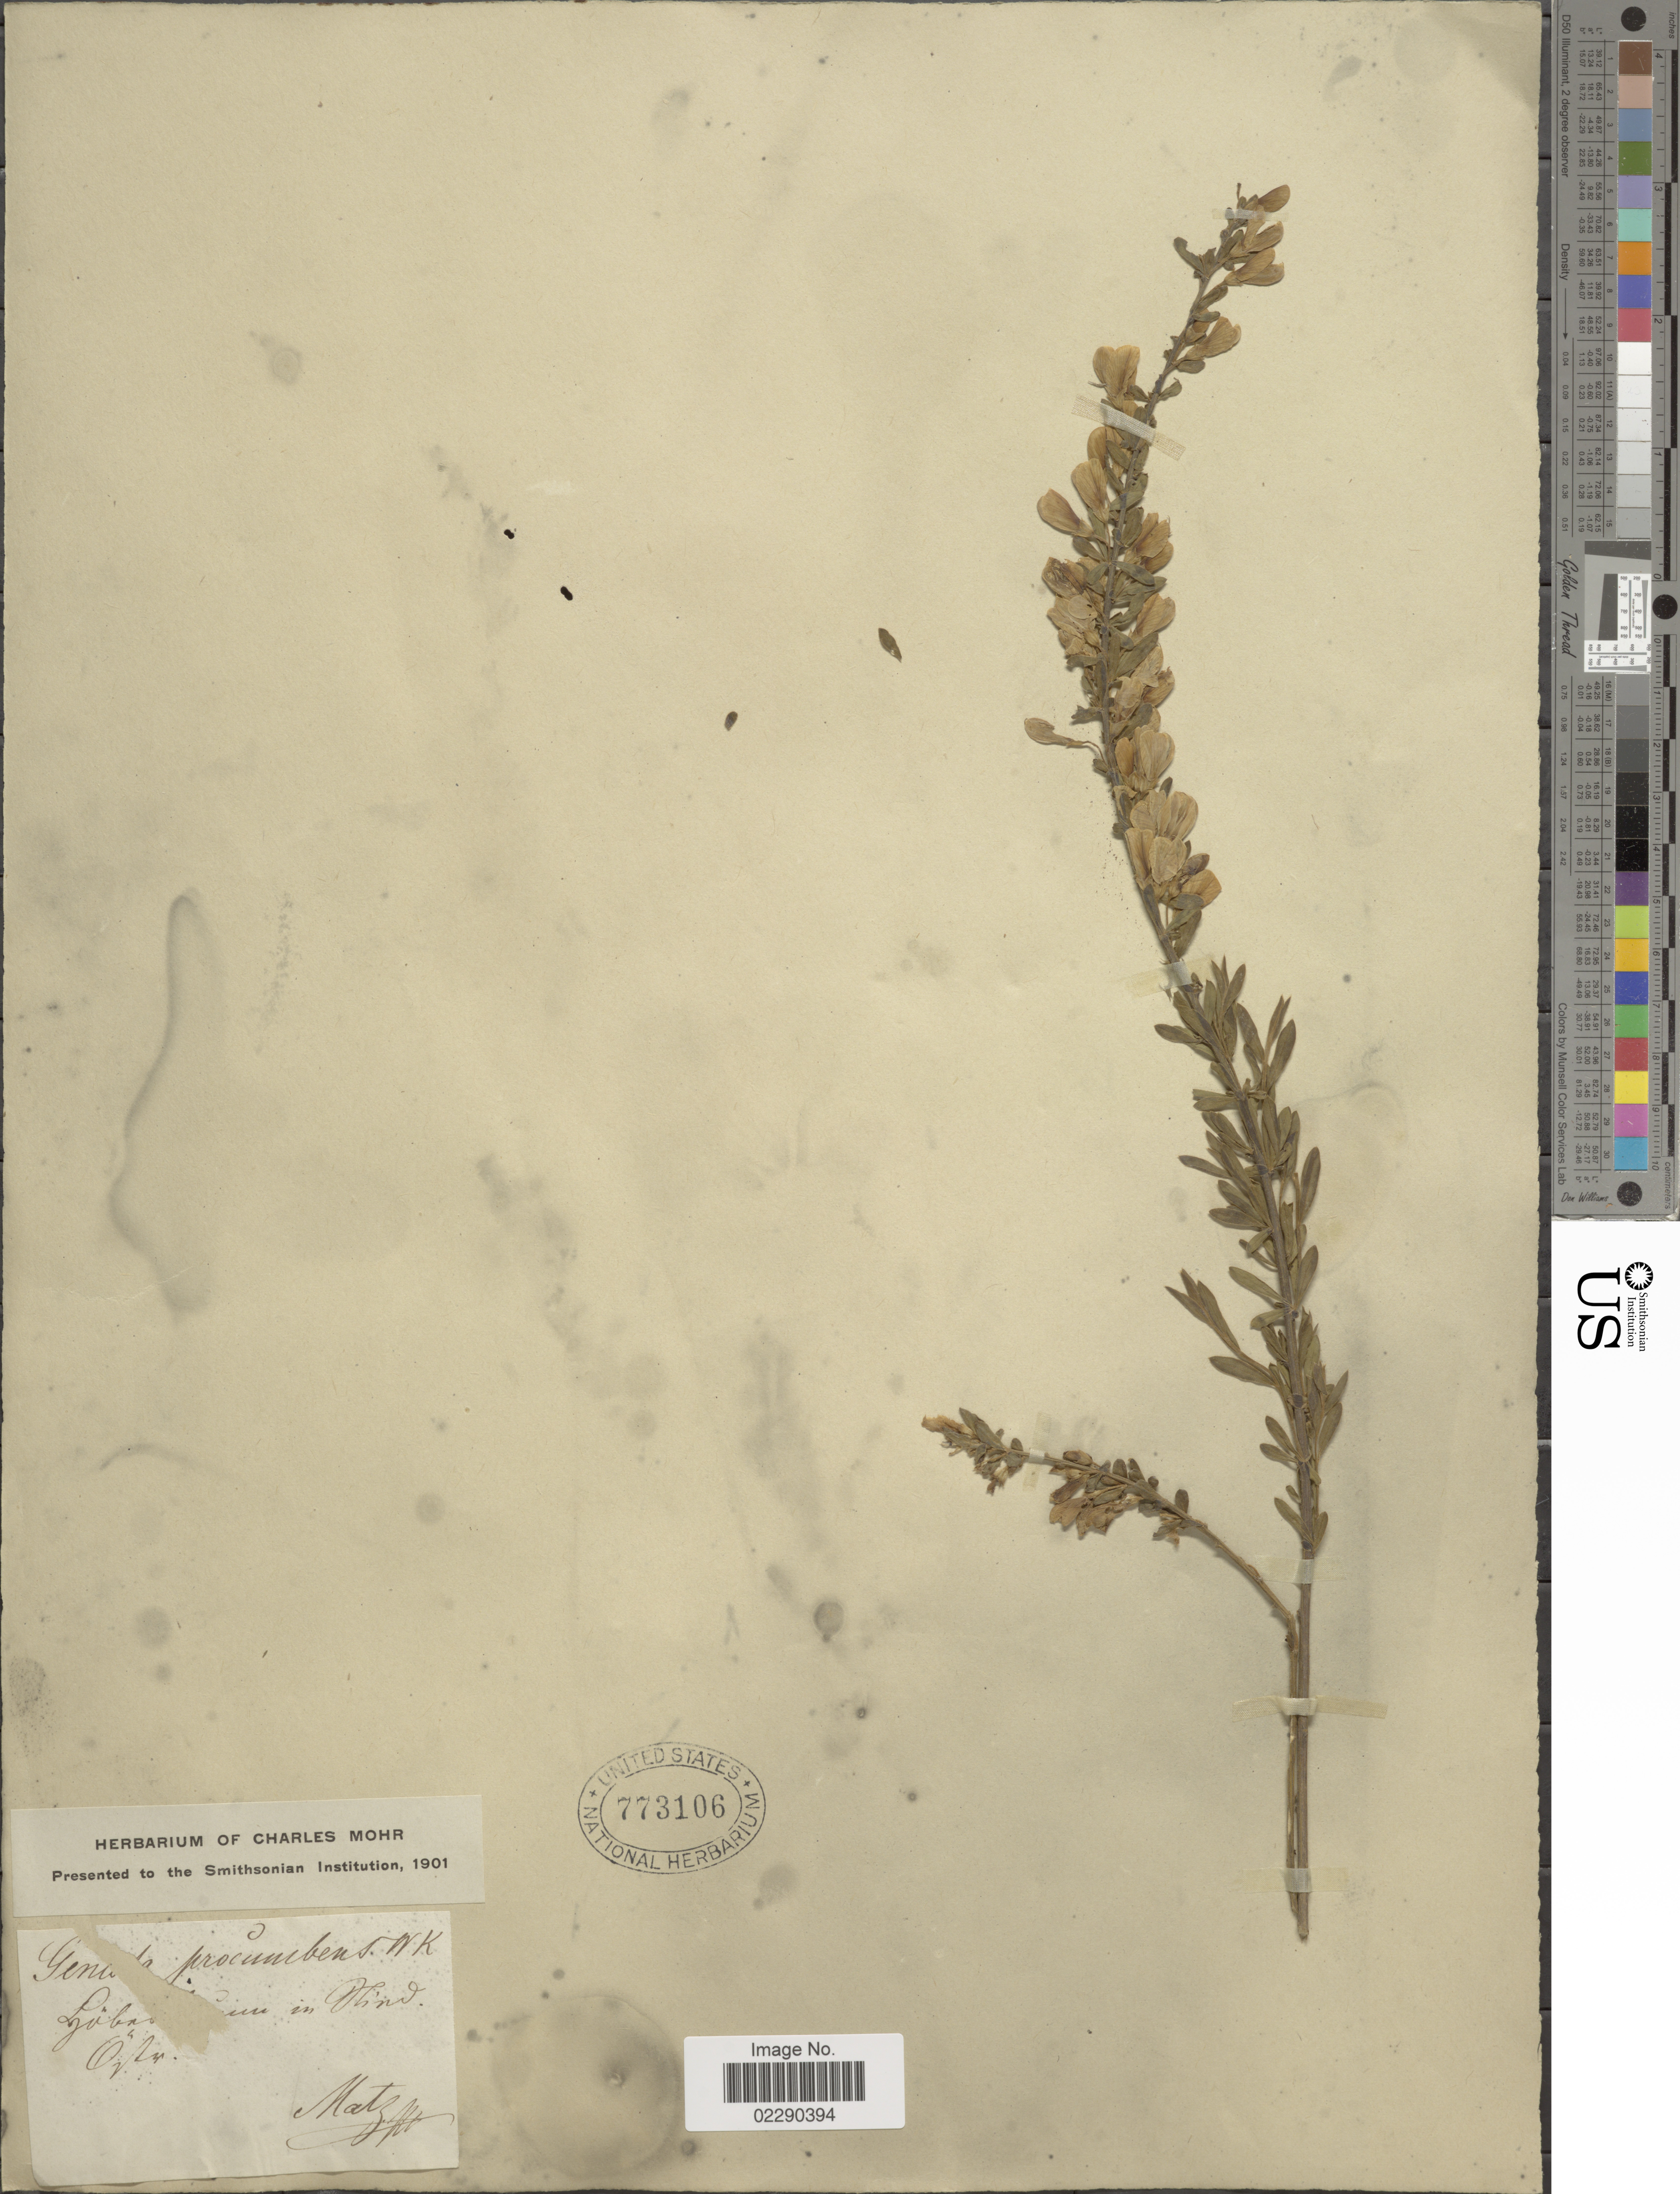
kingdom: Plantae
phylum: Tracheophyta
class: Magnoliopsida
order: Fabales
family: Fabaceae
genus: Cytisus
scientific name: Cytisus procumbens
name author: (Waldst. & Kit. ex Willd.) Spreng.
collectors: Martz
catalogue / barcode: US 773106